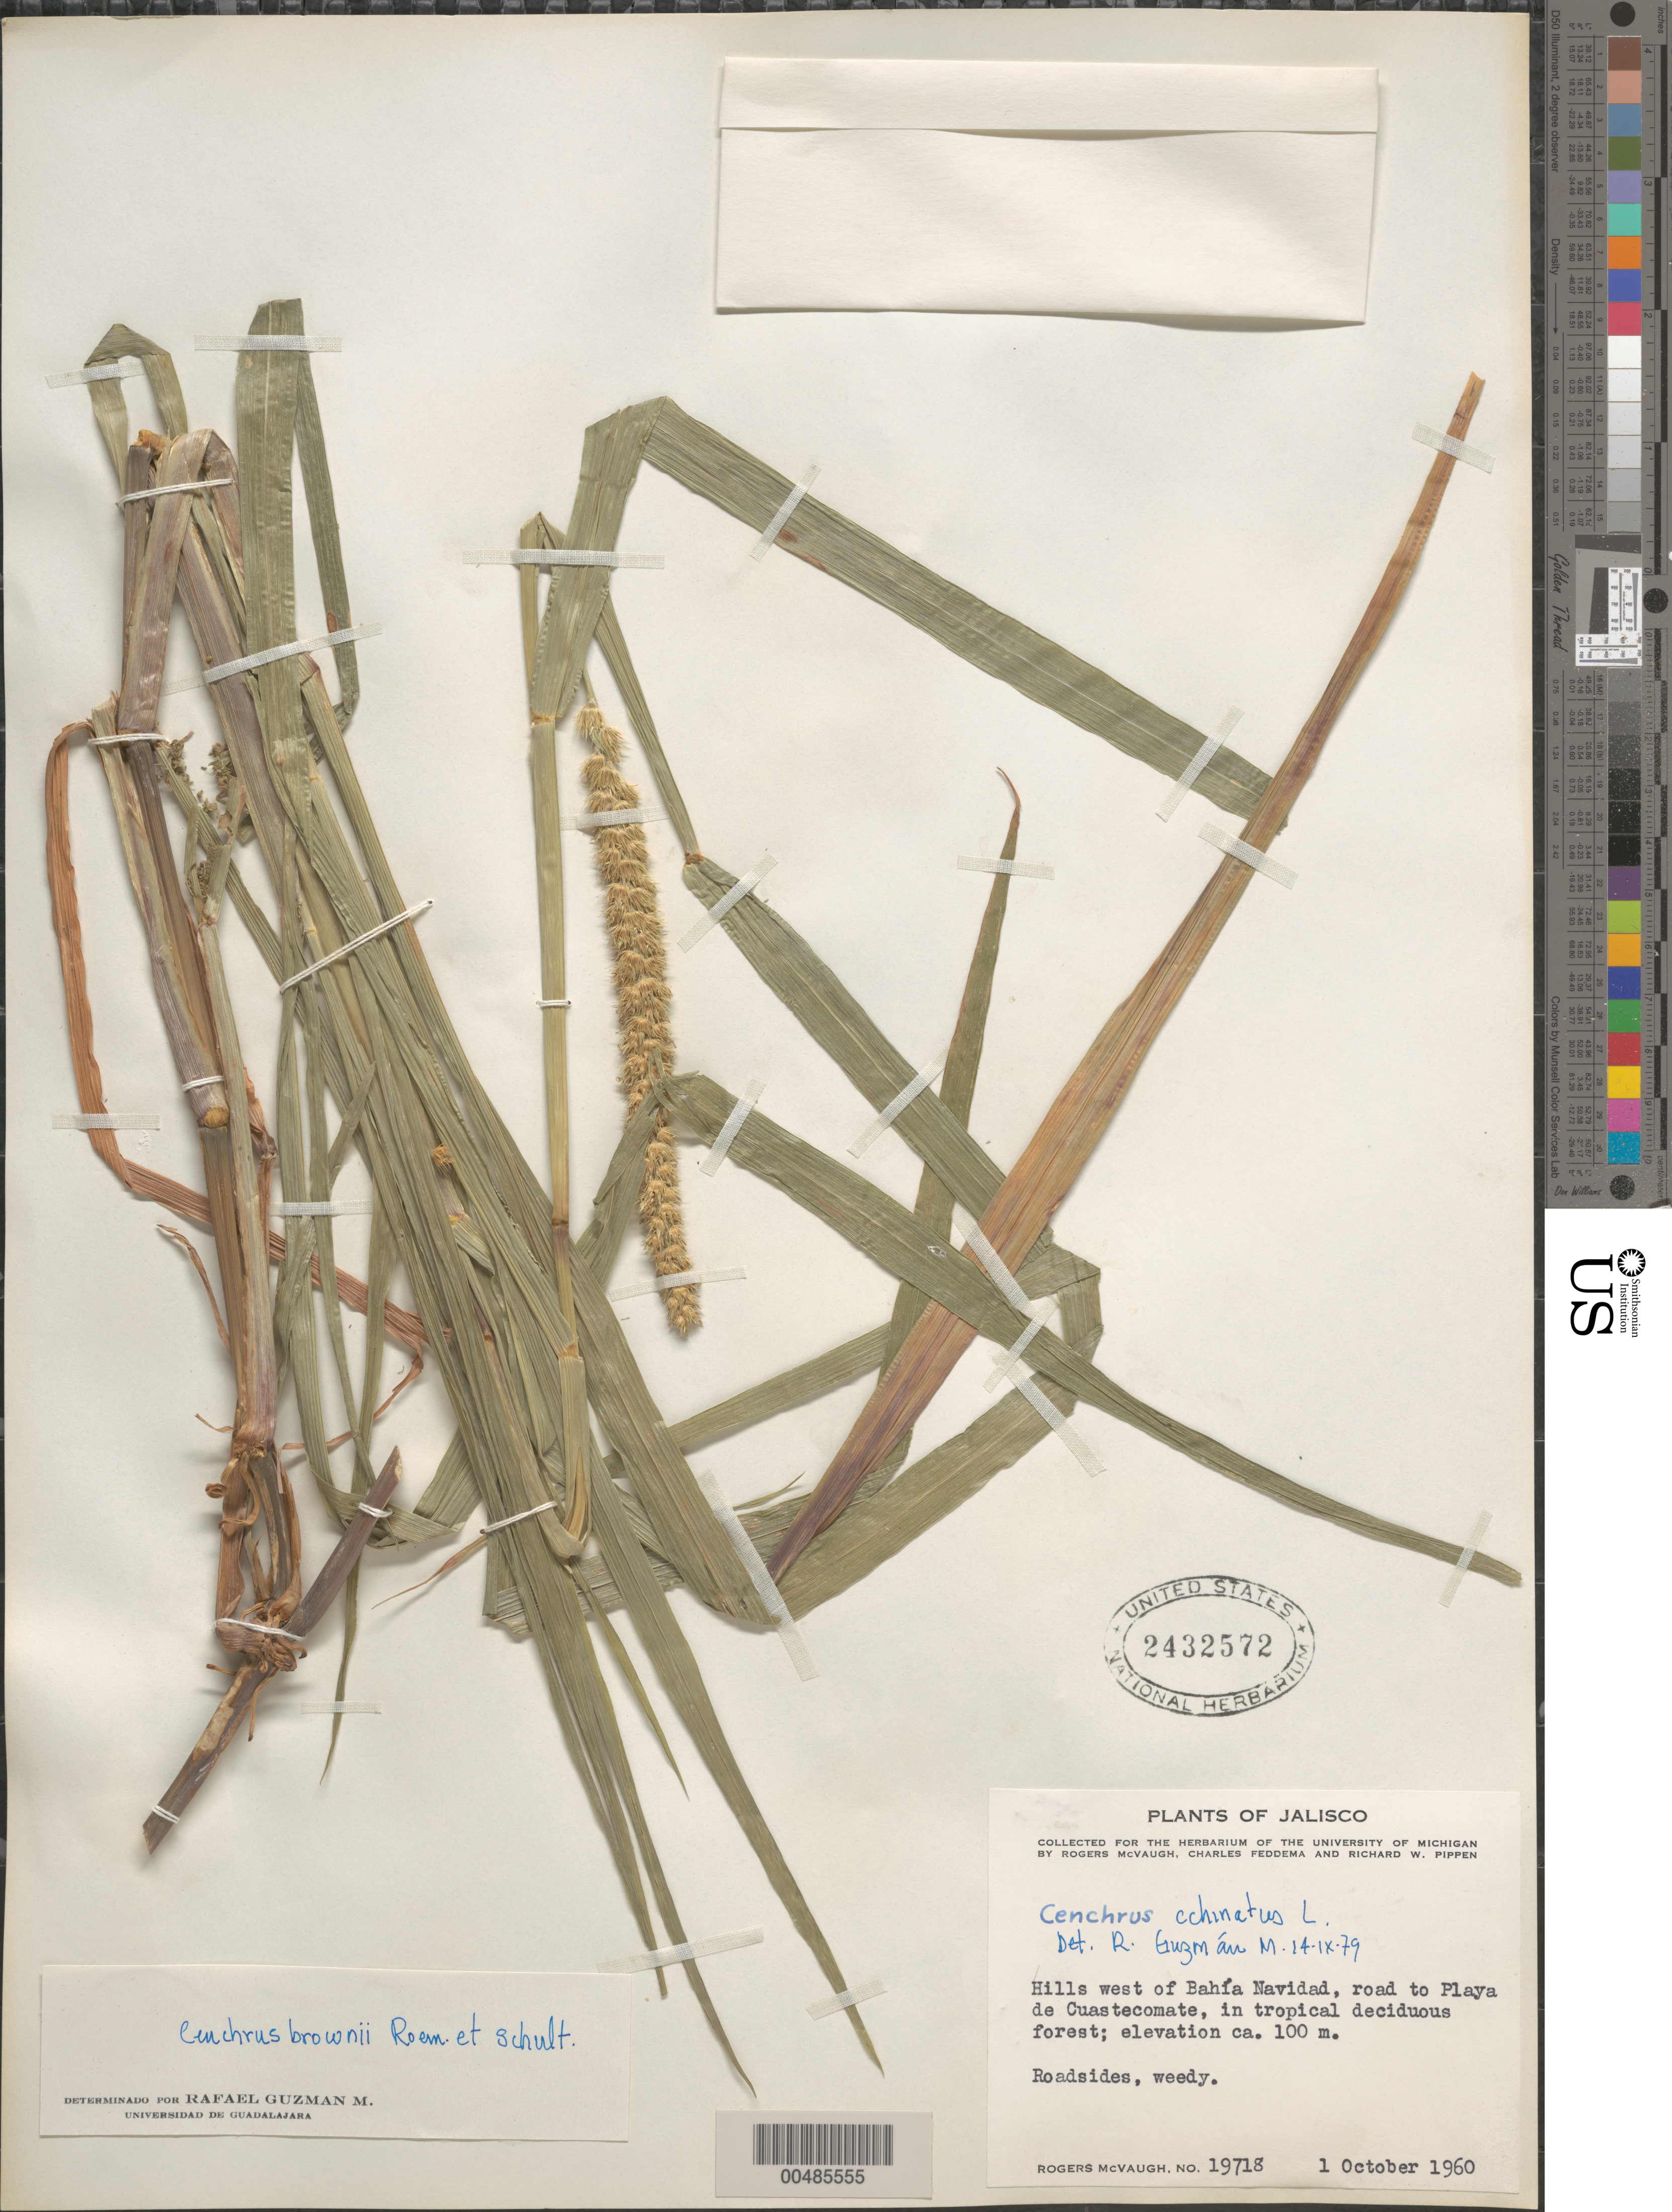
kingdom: Plantae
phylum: Tracheophyta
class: Liliopsida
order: Poales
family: Poaceae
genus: Cenchrus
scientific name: Cenchrus brownii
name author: Roem. & Schult.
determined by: Guzman-M., R.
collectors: R. McVaugh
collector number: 19718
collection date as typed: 1 Oct 1960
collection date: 1960-10-01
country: Mexico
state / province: Jalisco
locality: Hills W of Bah¡a Navidad, rd to Playa de Cuastecomate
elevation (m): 100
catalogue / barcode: US 2432572